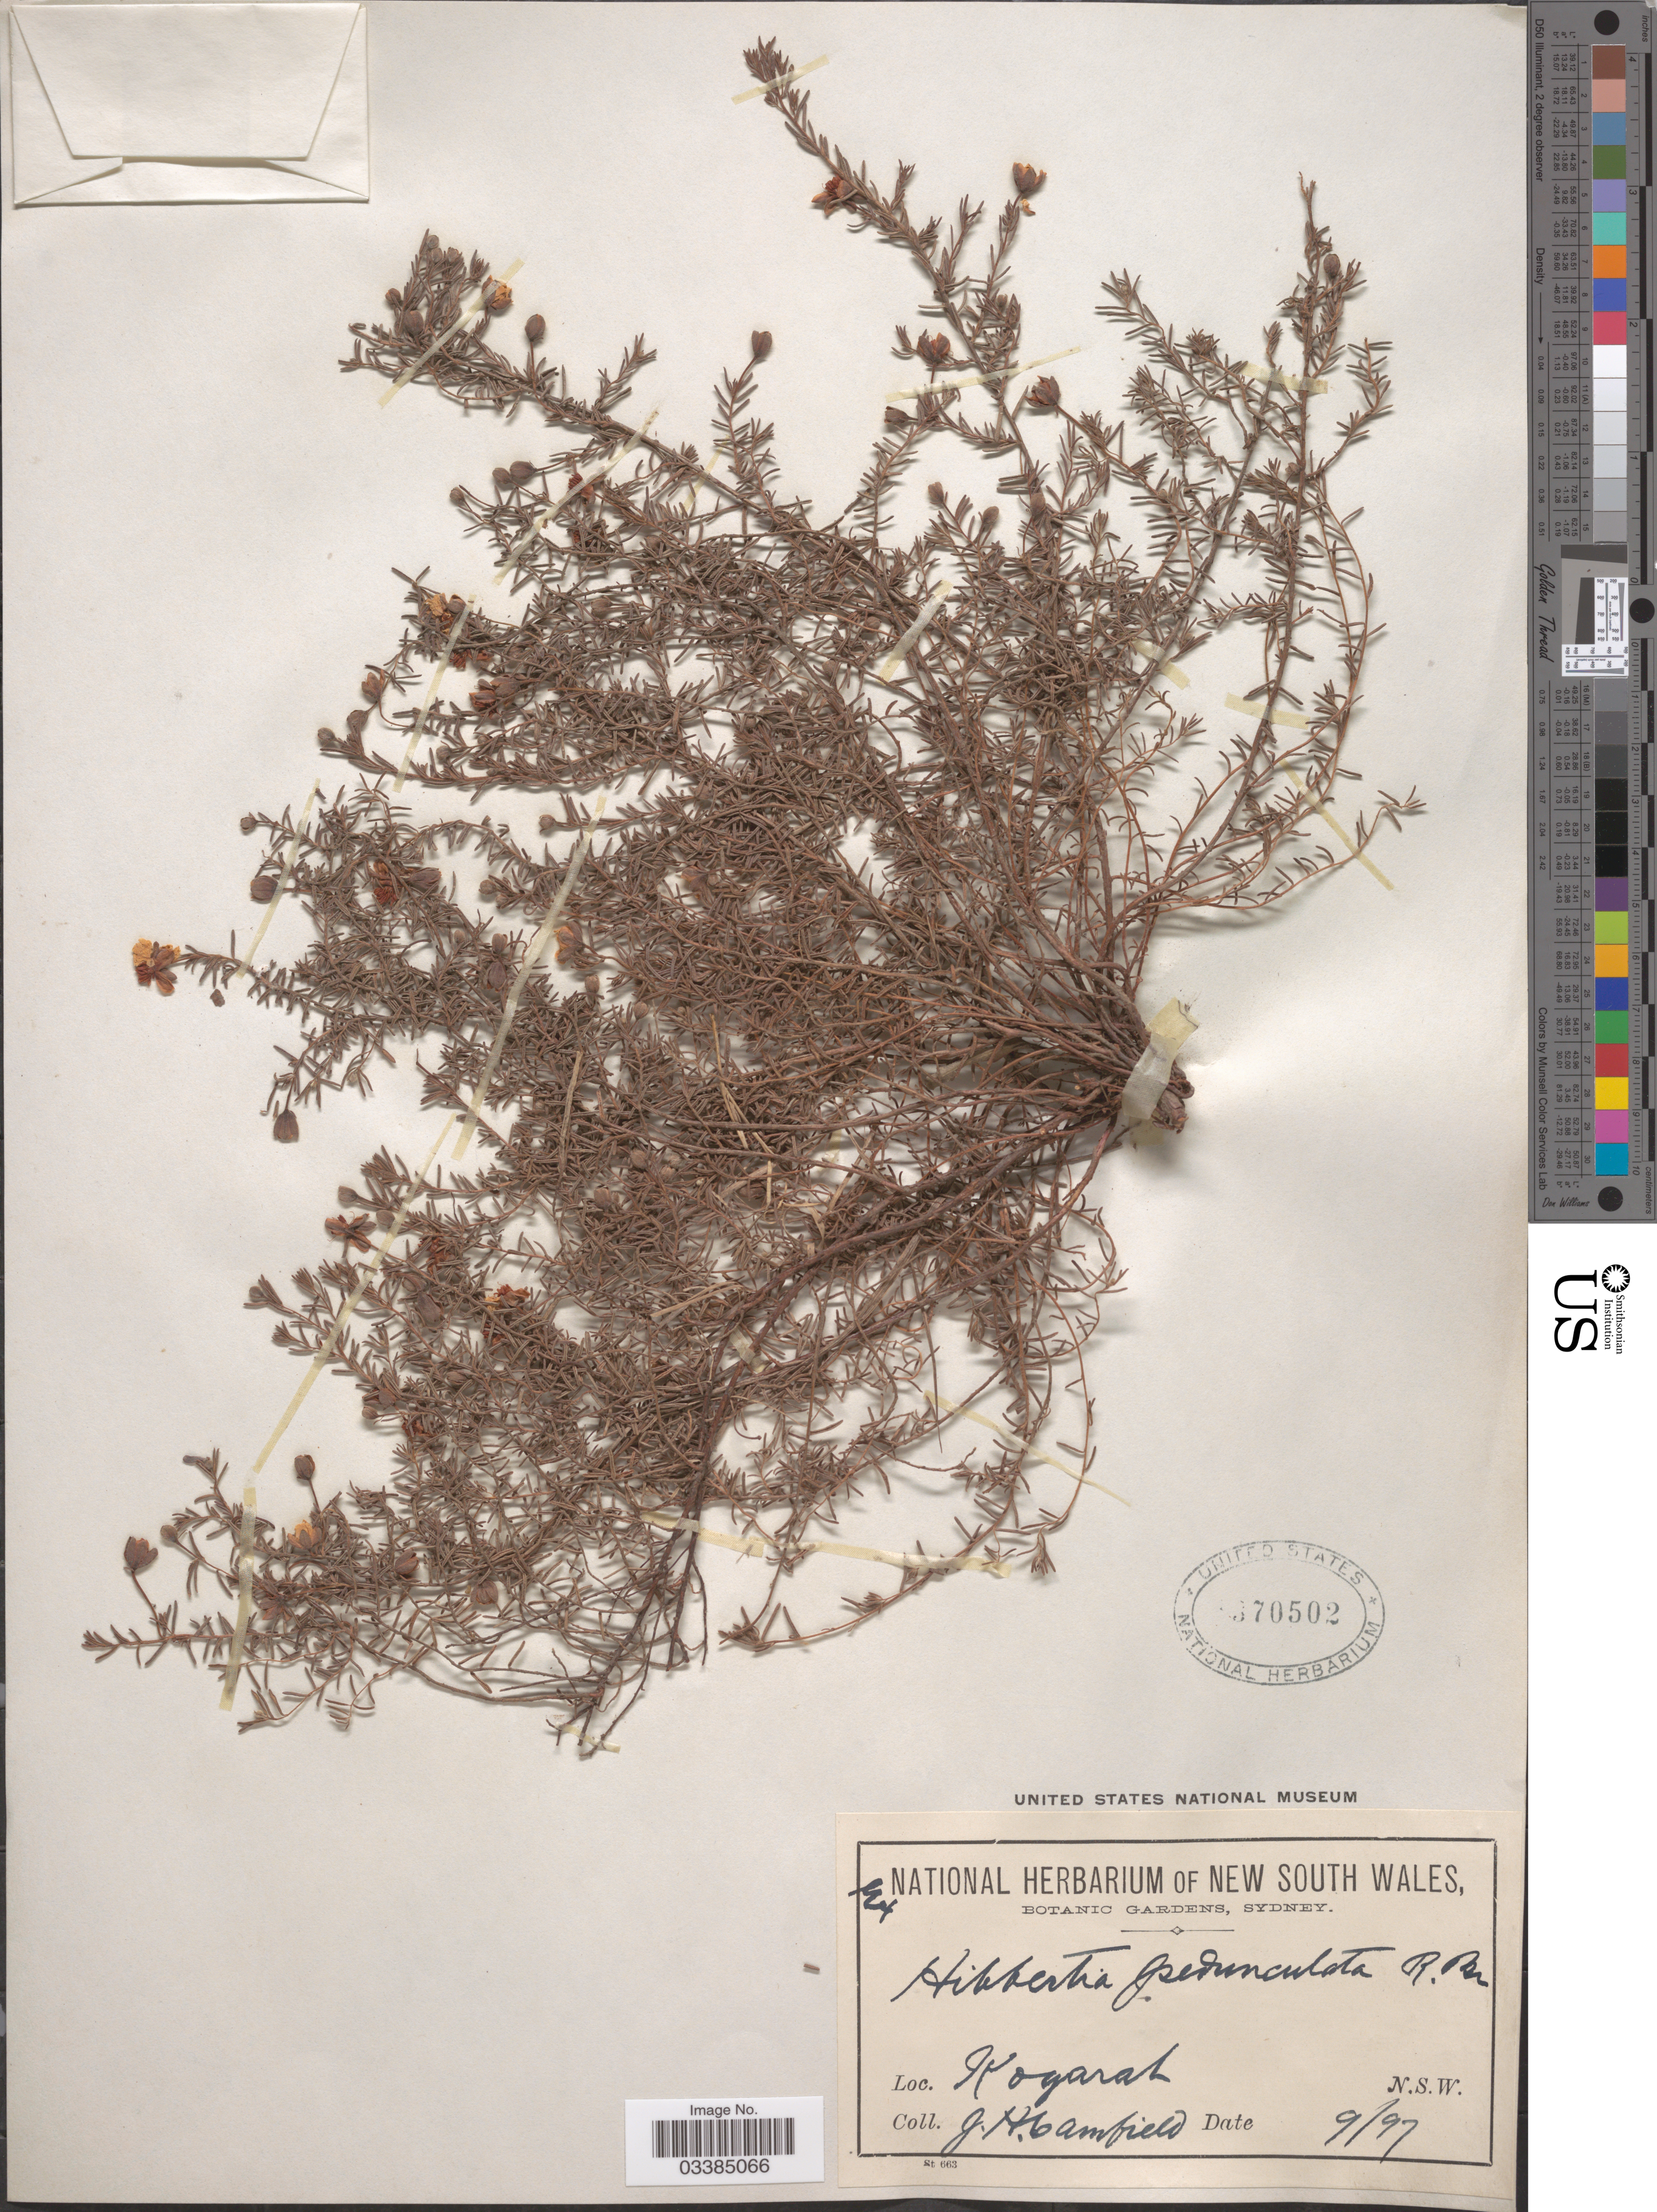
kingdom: Plantae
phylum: Tracheophyta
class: Magnoliopsida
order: Dilleniales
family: Dilleniaceae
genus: Hibbertia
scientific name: Hibbertia pedunculata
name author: R. Br. ex DC.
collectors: J. Camfield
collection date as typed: Transcribed d/m/y: /9/97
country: Australia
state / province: New South Wales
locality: Kogarat. N. S. W.